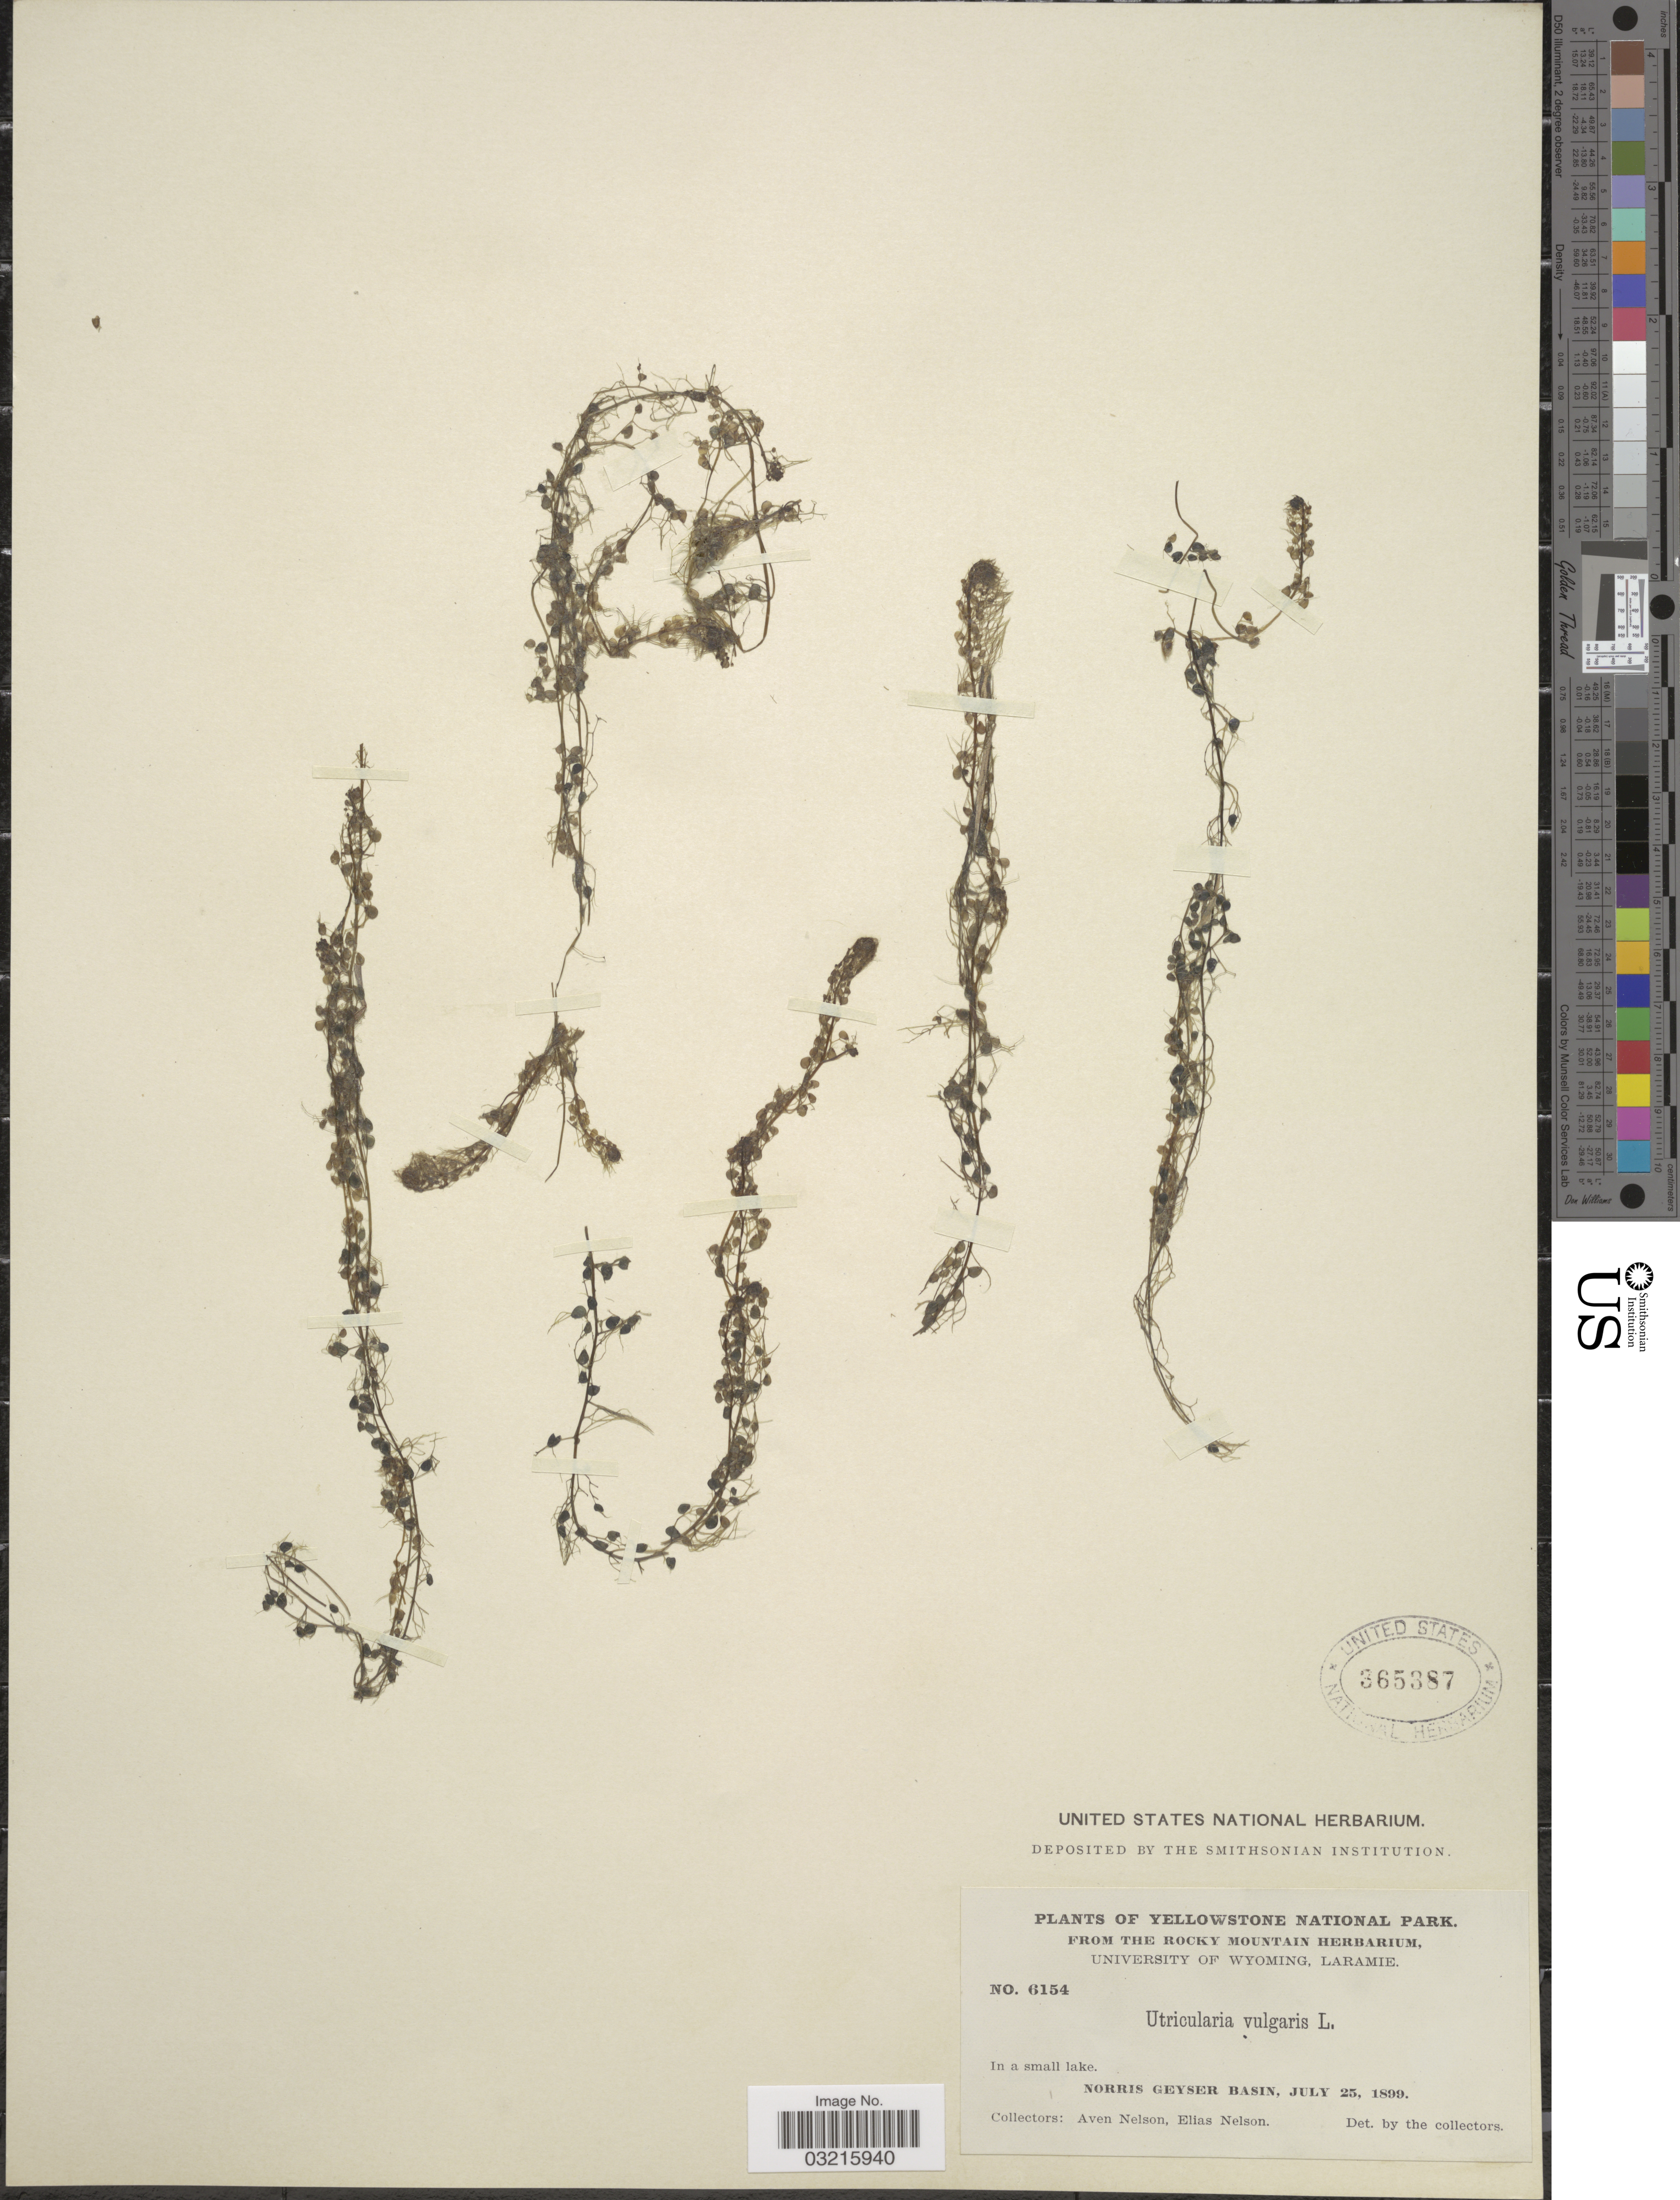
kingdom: Plantae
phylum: Tracheophyta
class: Magnoliopsida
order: Lamiales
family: Lentibulariaceae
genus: Utricularia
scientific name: Utricularia vulgaris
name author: L.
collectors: A. Nelson & E. Nelson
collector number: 6154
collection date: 1899-07-25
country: United States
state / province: Wyoming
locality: Yellowstone National Park. Norris Geyser Basin.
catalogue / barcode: US 365387